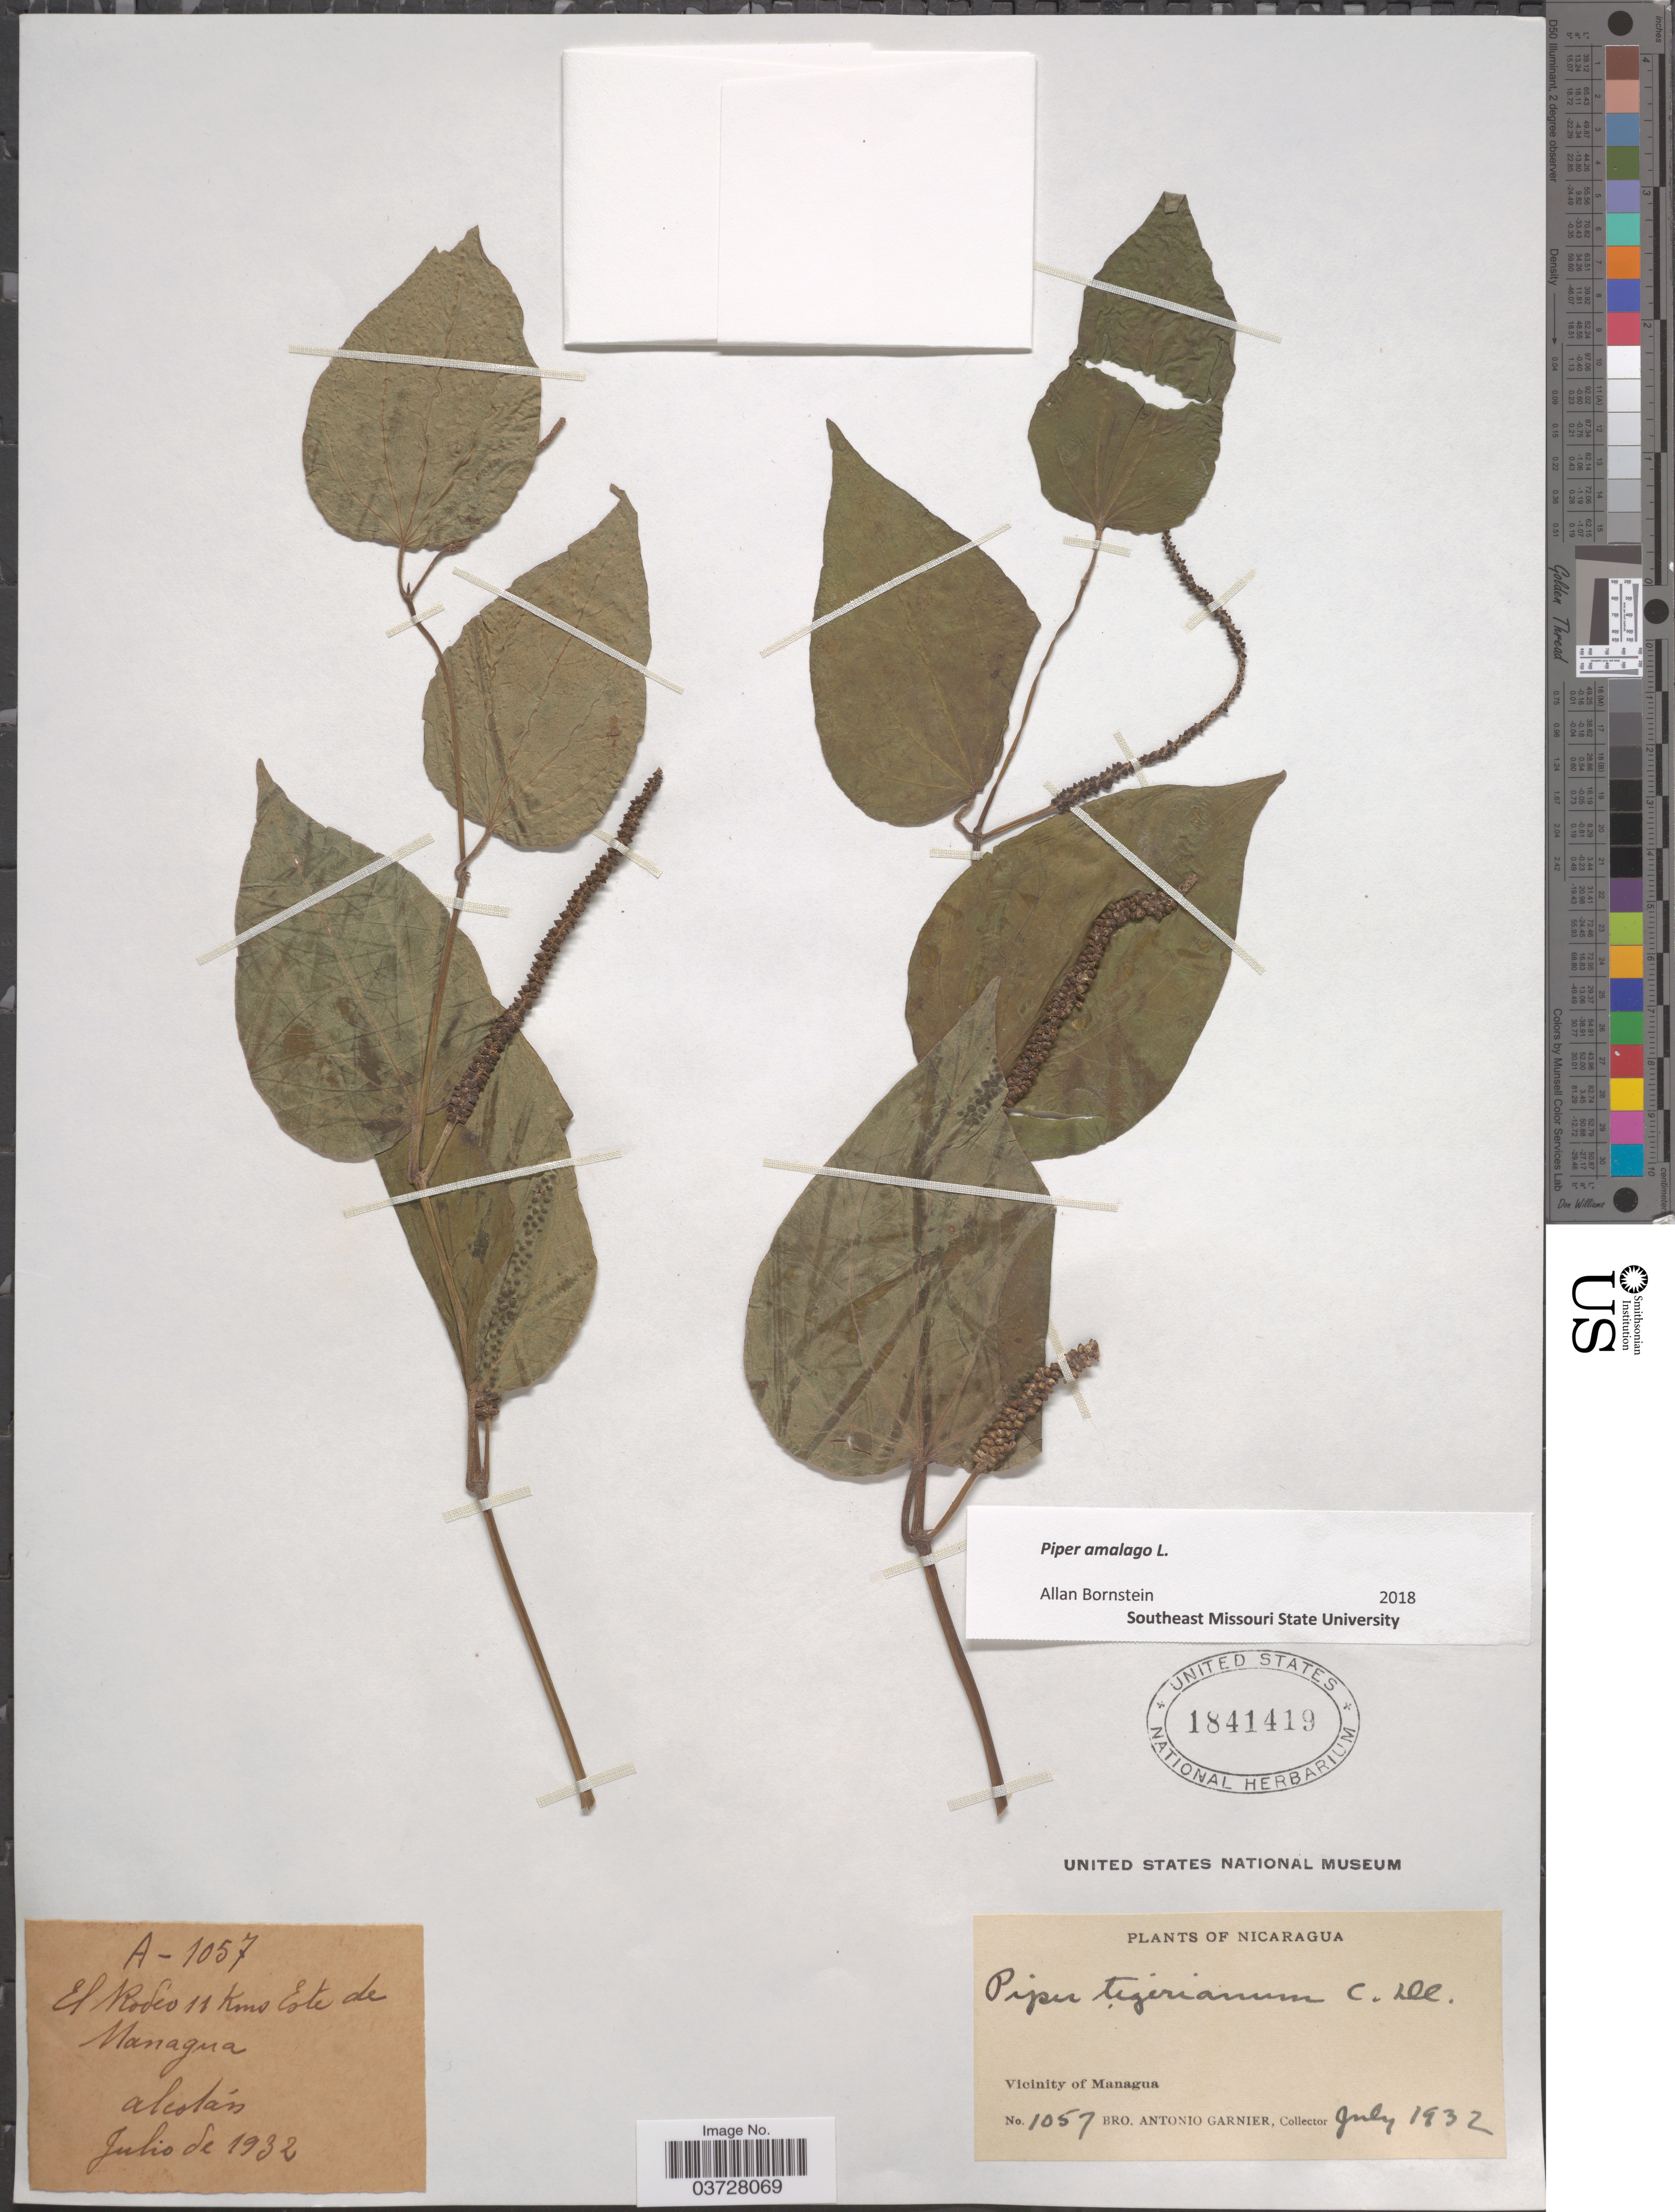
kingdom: Plantae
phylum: Tracheophyta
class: Magnoliopsida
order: Piperales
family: Piperaceae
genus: Piper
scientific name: Piper amalago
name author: L.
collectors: Bro. A. Garnier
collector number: A-1057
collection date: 1932-07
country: Nicaragua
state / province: Managua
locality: El Rodeo 11 Kms Este de Managua. Vicinity of Managua.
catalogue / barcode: US 1841419